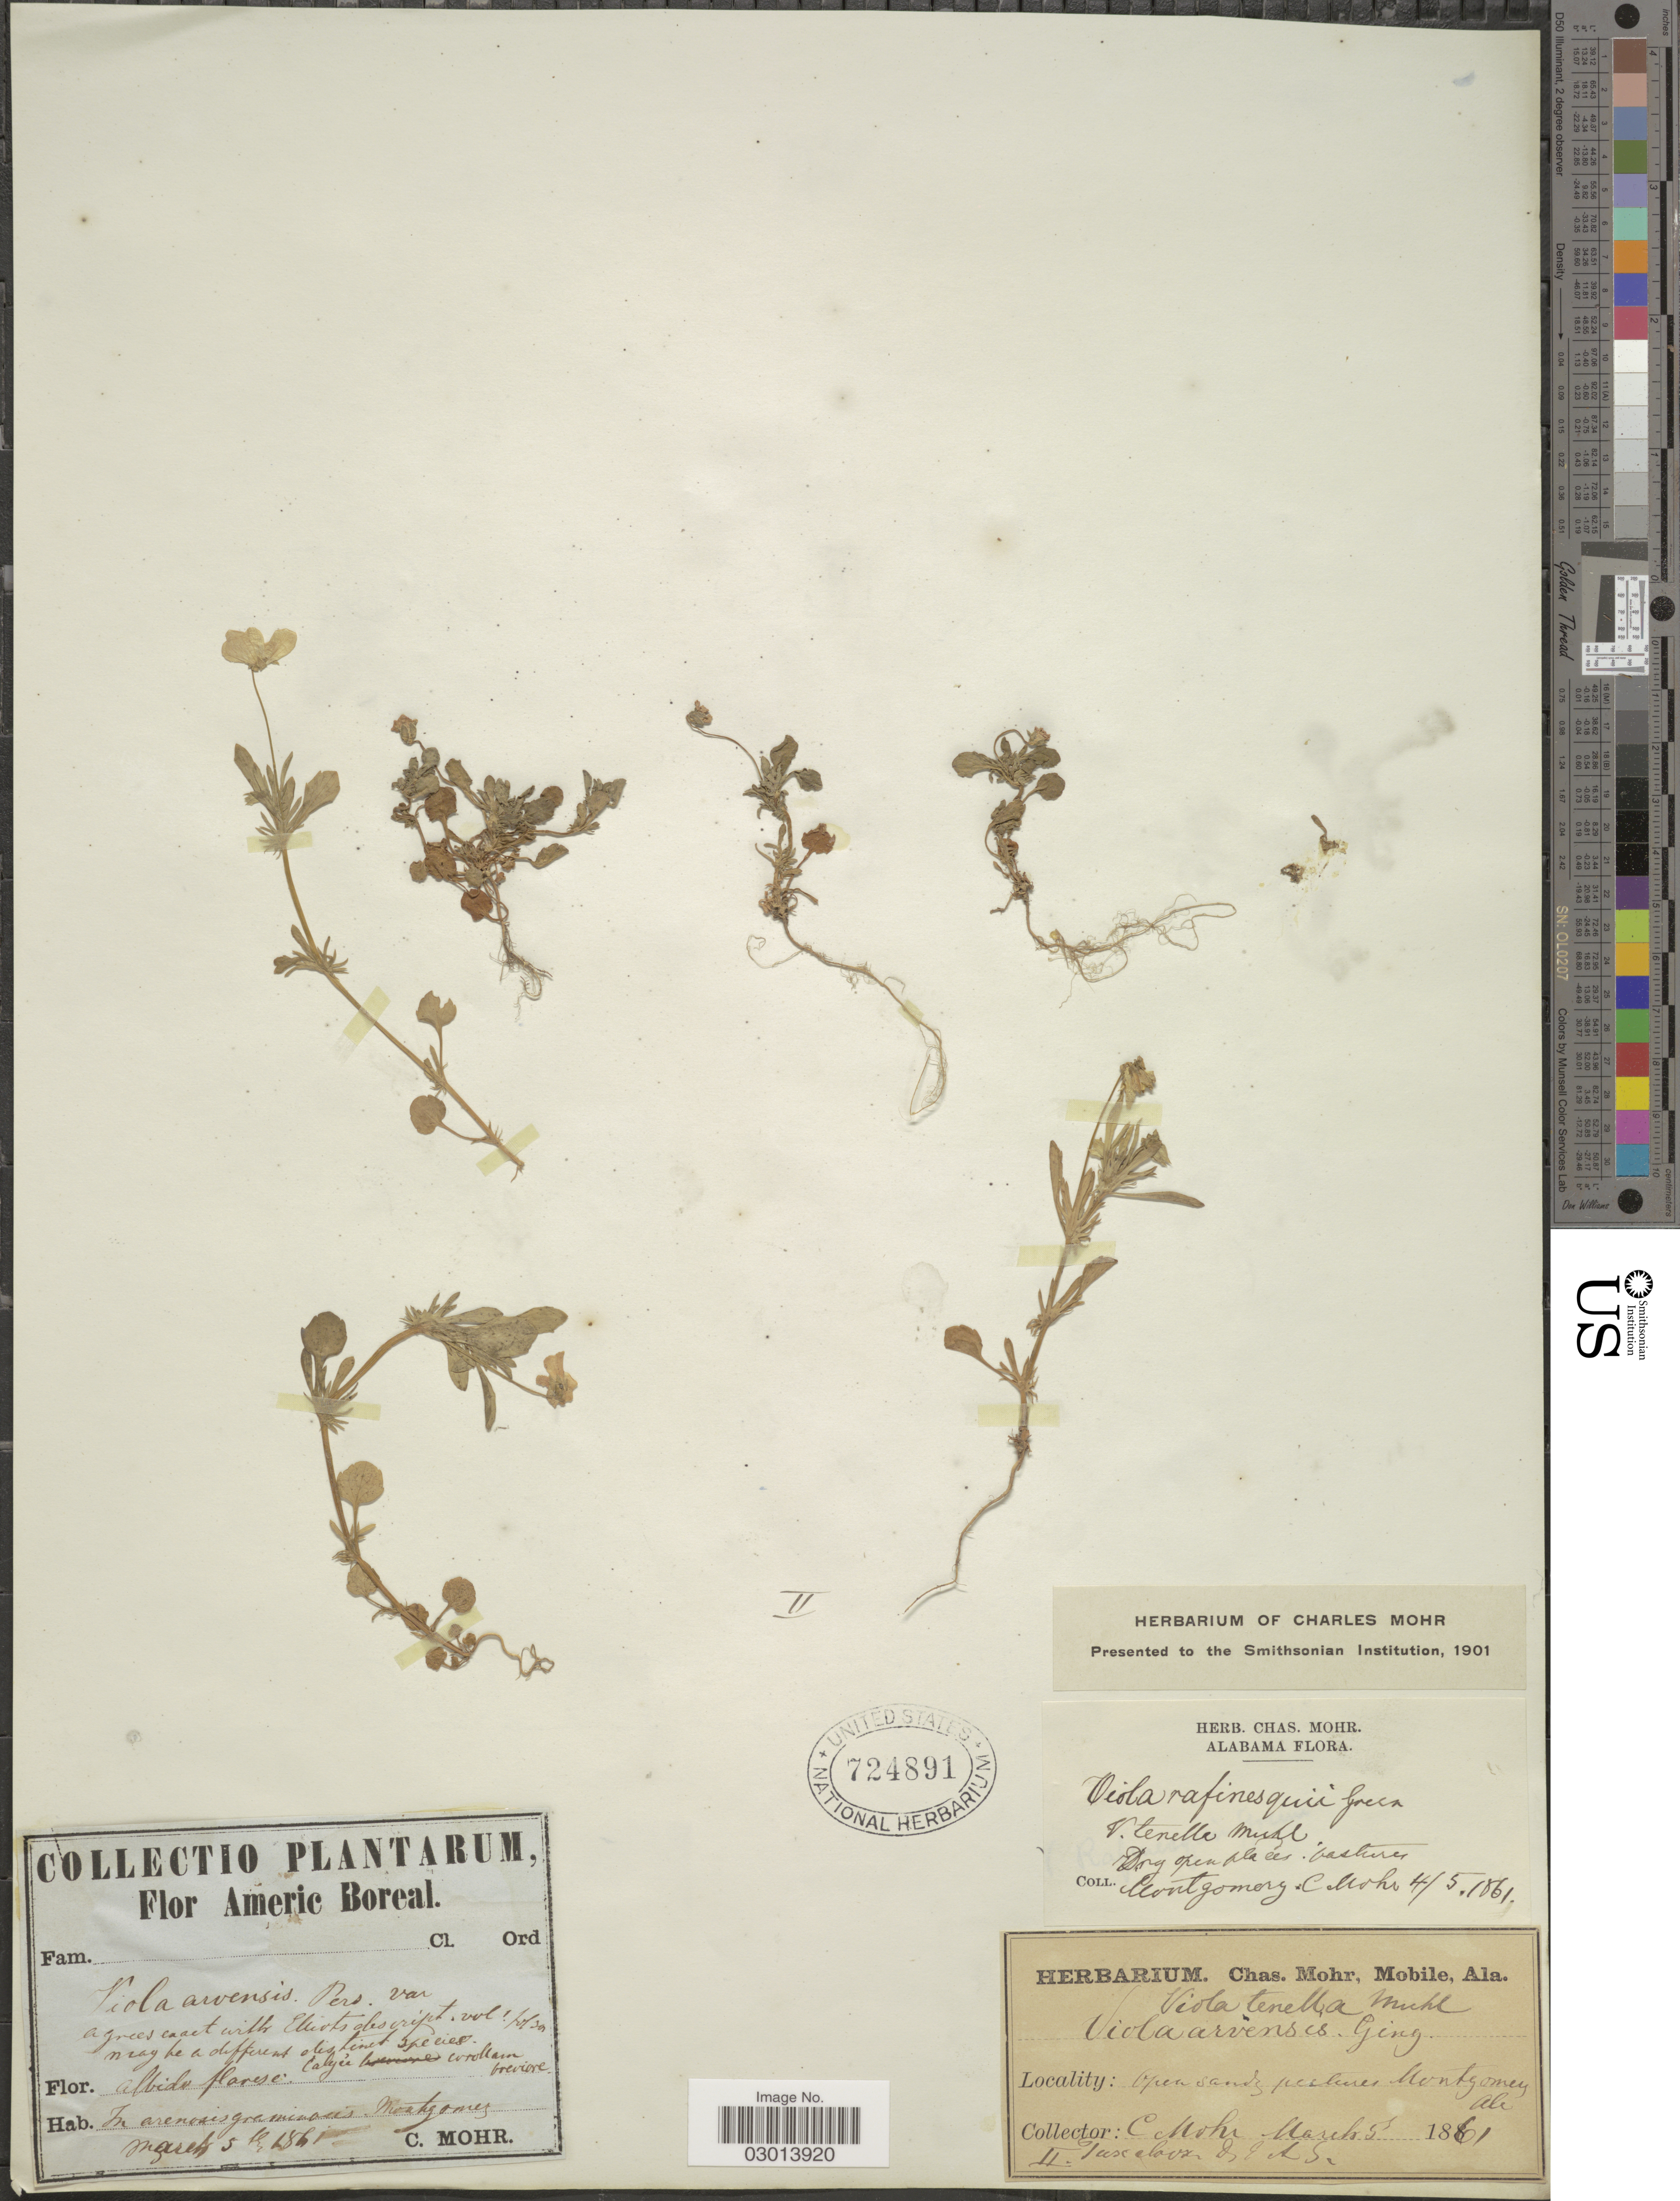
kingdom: Plantae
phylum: Tracheophyta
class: Magnoliopsida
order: Malpighiales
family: Violaceae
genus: Viola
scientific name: Viola rafinesquei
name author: Greene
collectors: Mohr, C. T. (herbarium)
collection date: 1861-03-05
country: United States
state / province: Alabama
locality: Americ. Boreal. Montgomery.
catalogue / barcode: US 724891